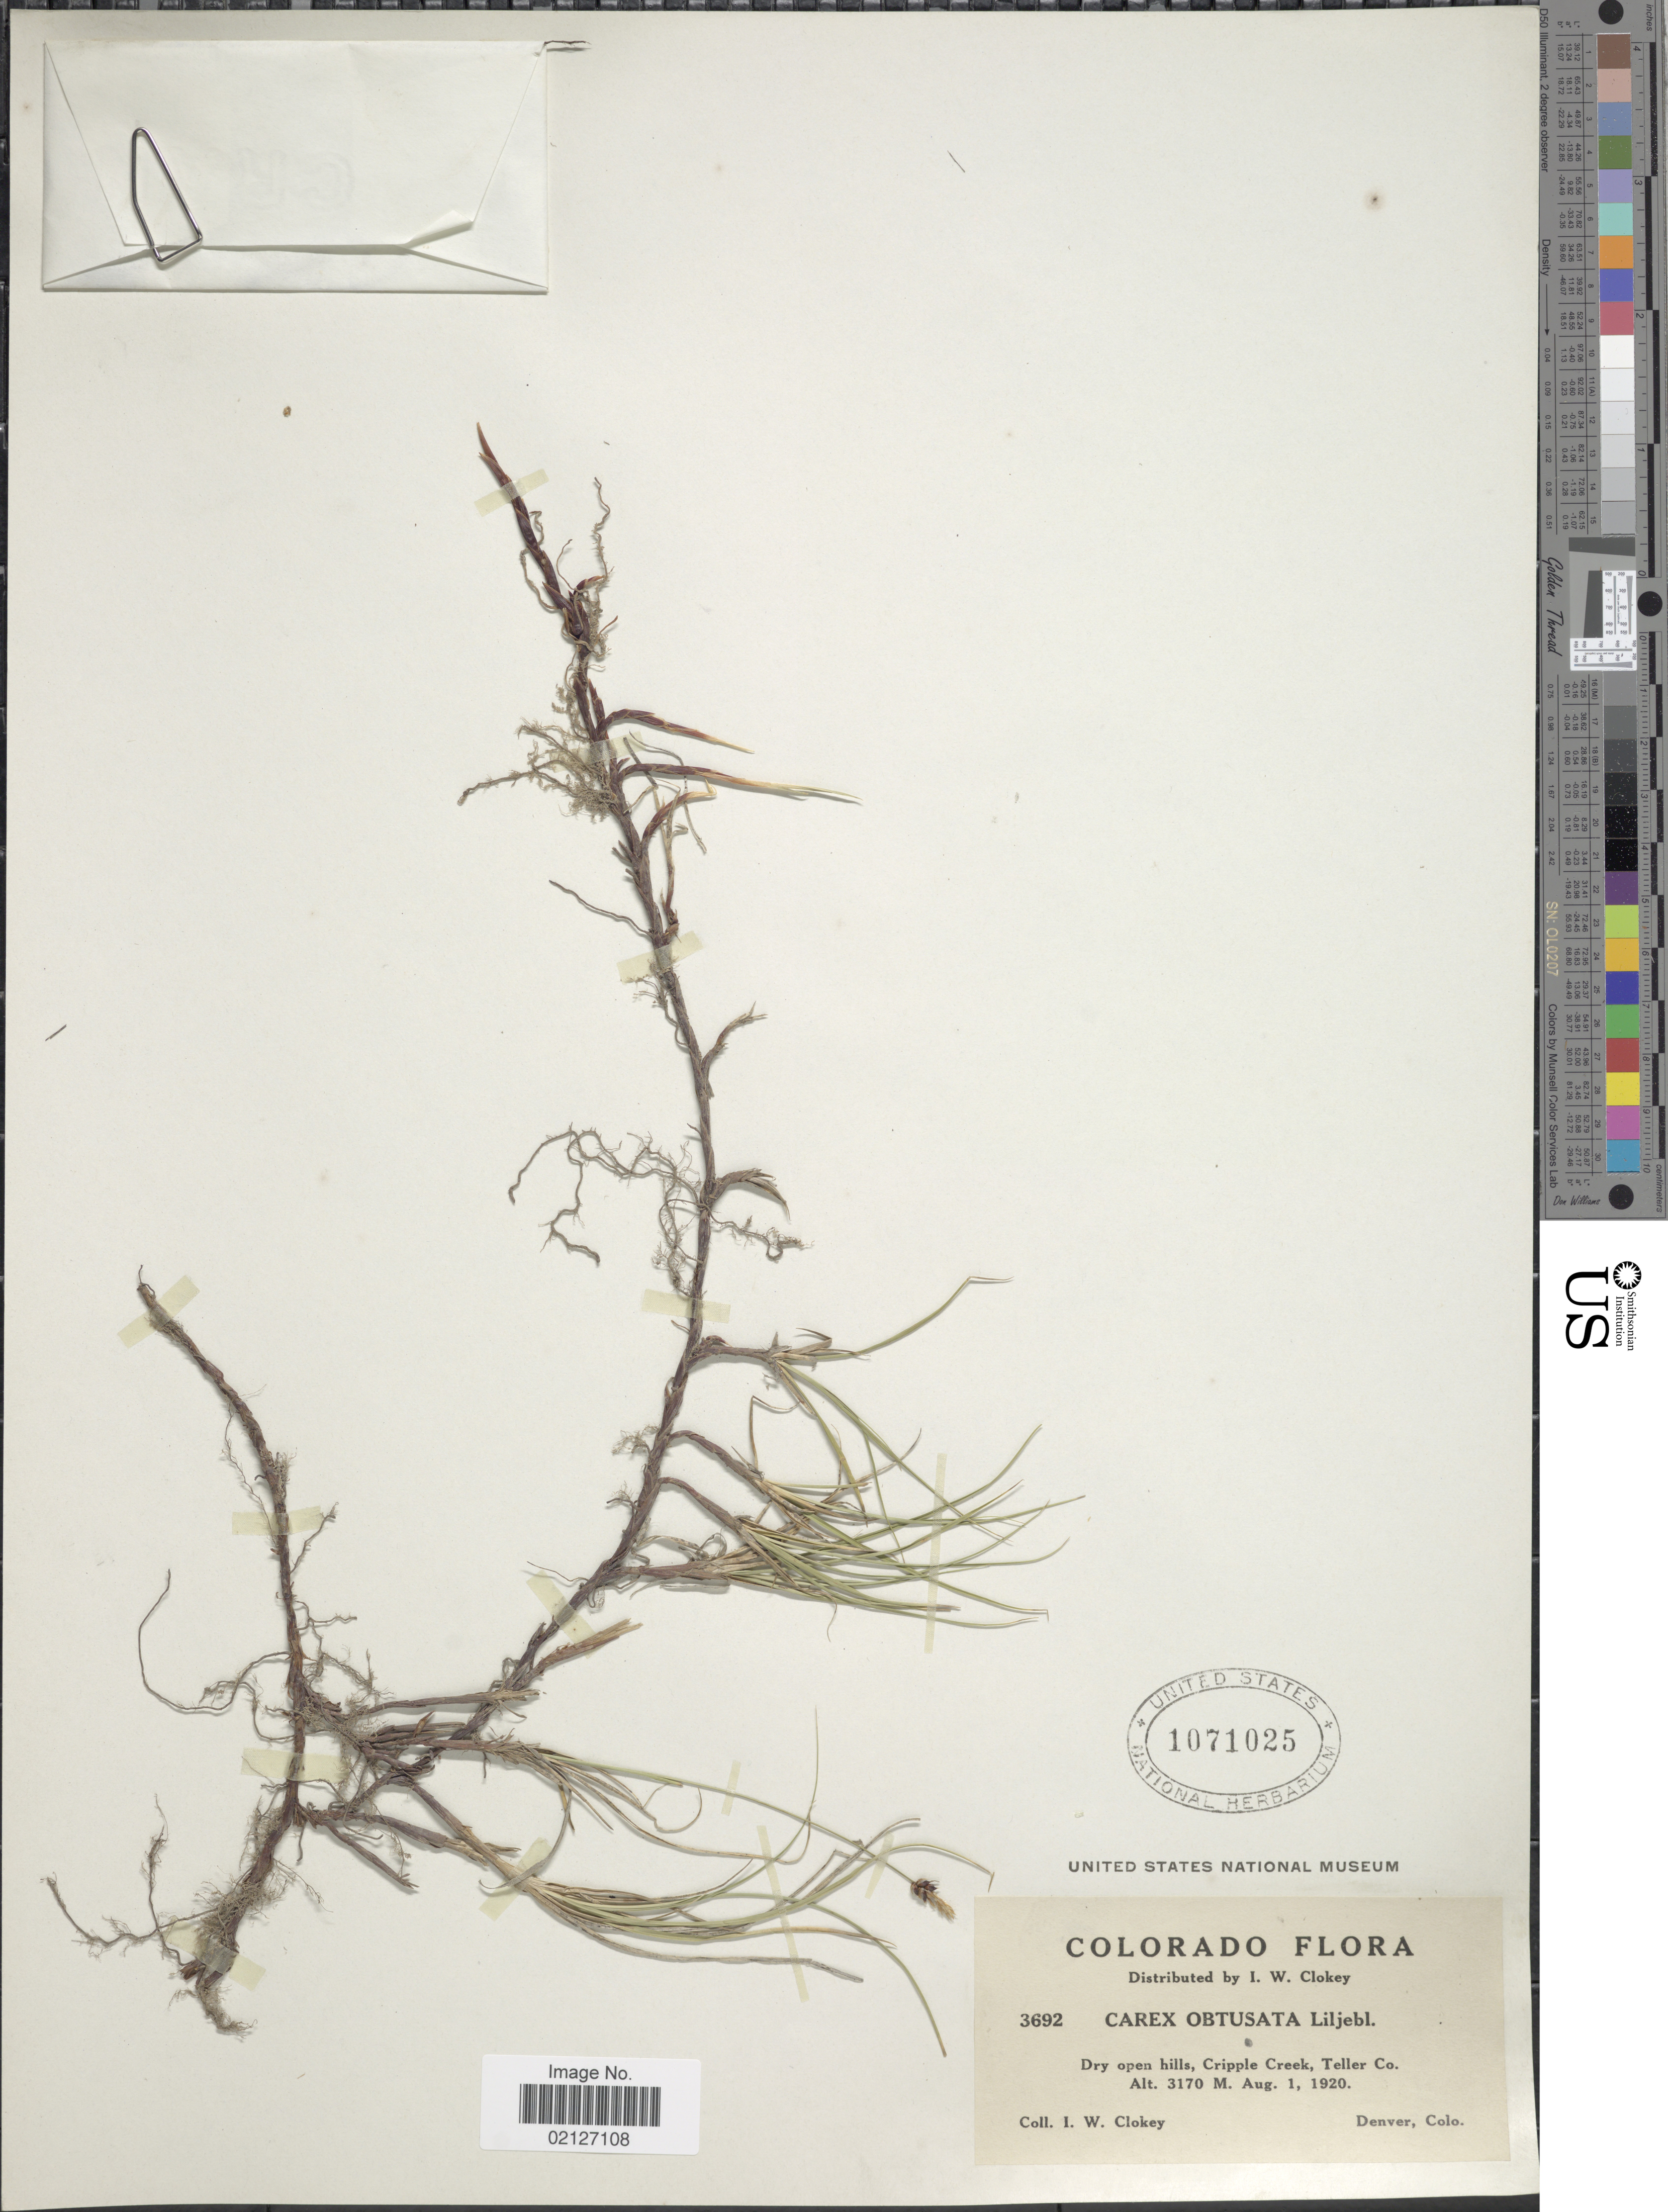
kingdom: Plantae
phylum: Tracheophyta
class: Liliopsida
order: Poales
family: Cyperaceae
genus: Carex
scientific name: Carex obtusata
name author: Lilj.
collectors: I. W. Clokey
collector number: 3692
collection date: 1920-08-01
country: United States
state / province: Colorado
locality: Dry open hills, Cripple Creek, Teller Co. Denver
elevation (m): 3170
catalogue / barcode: US 1071025